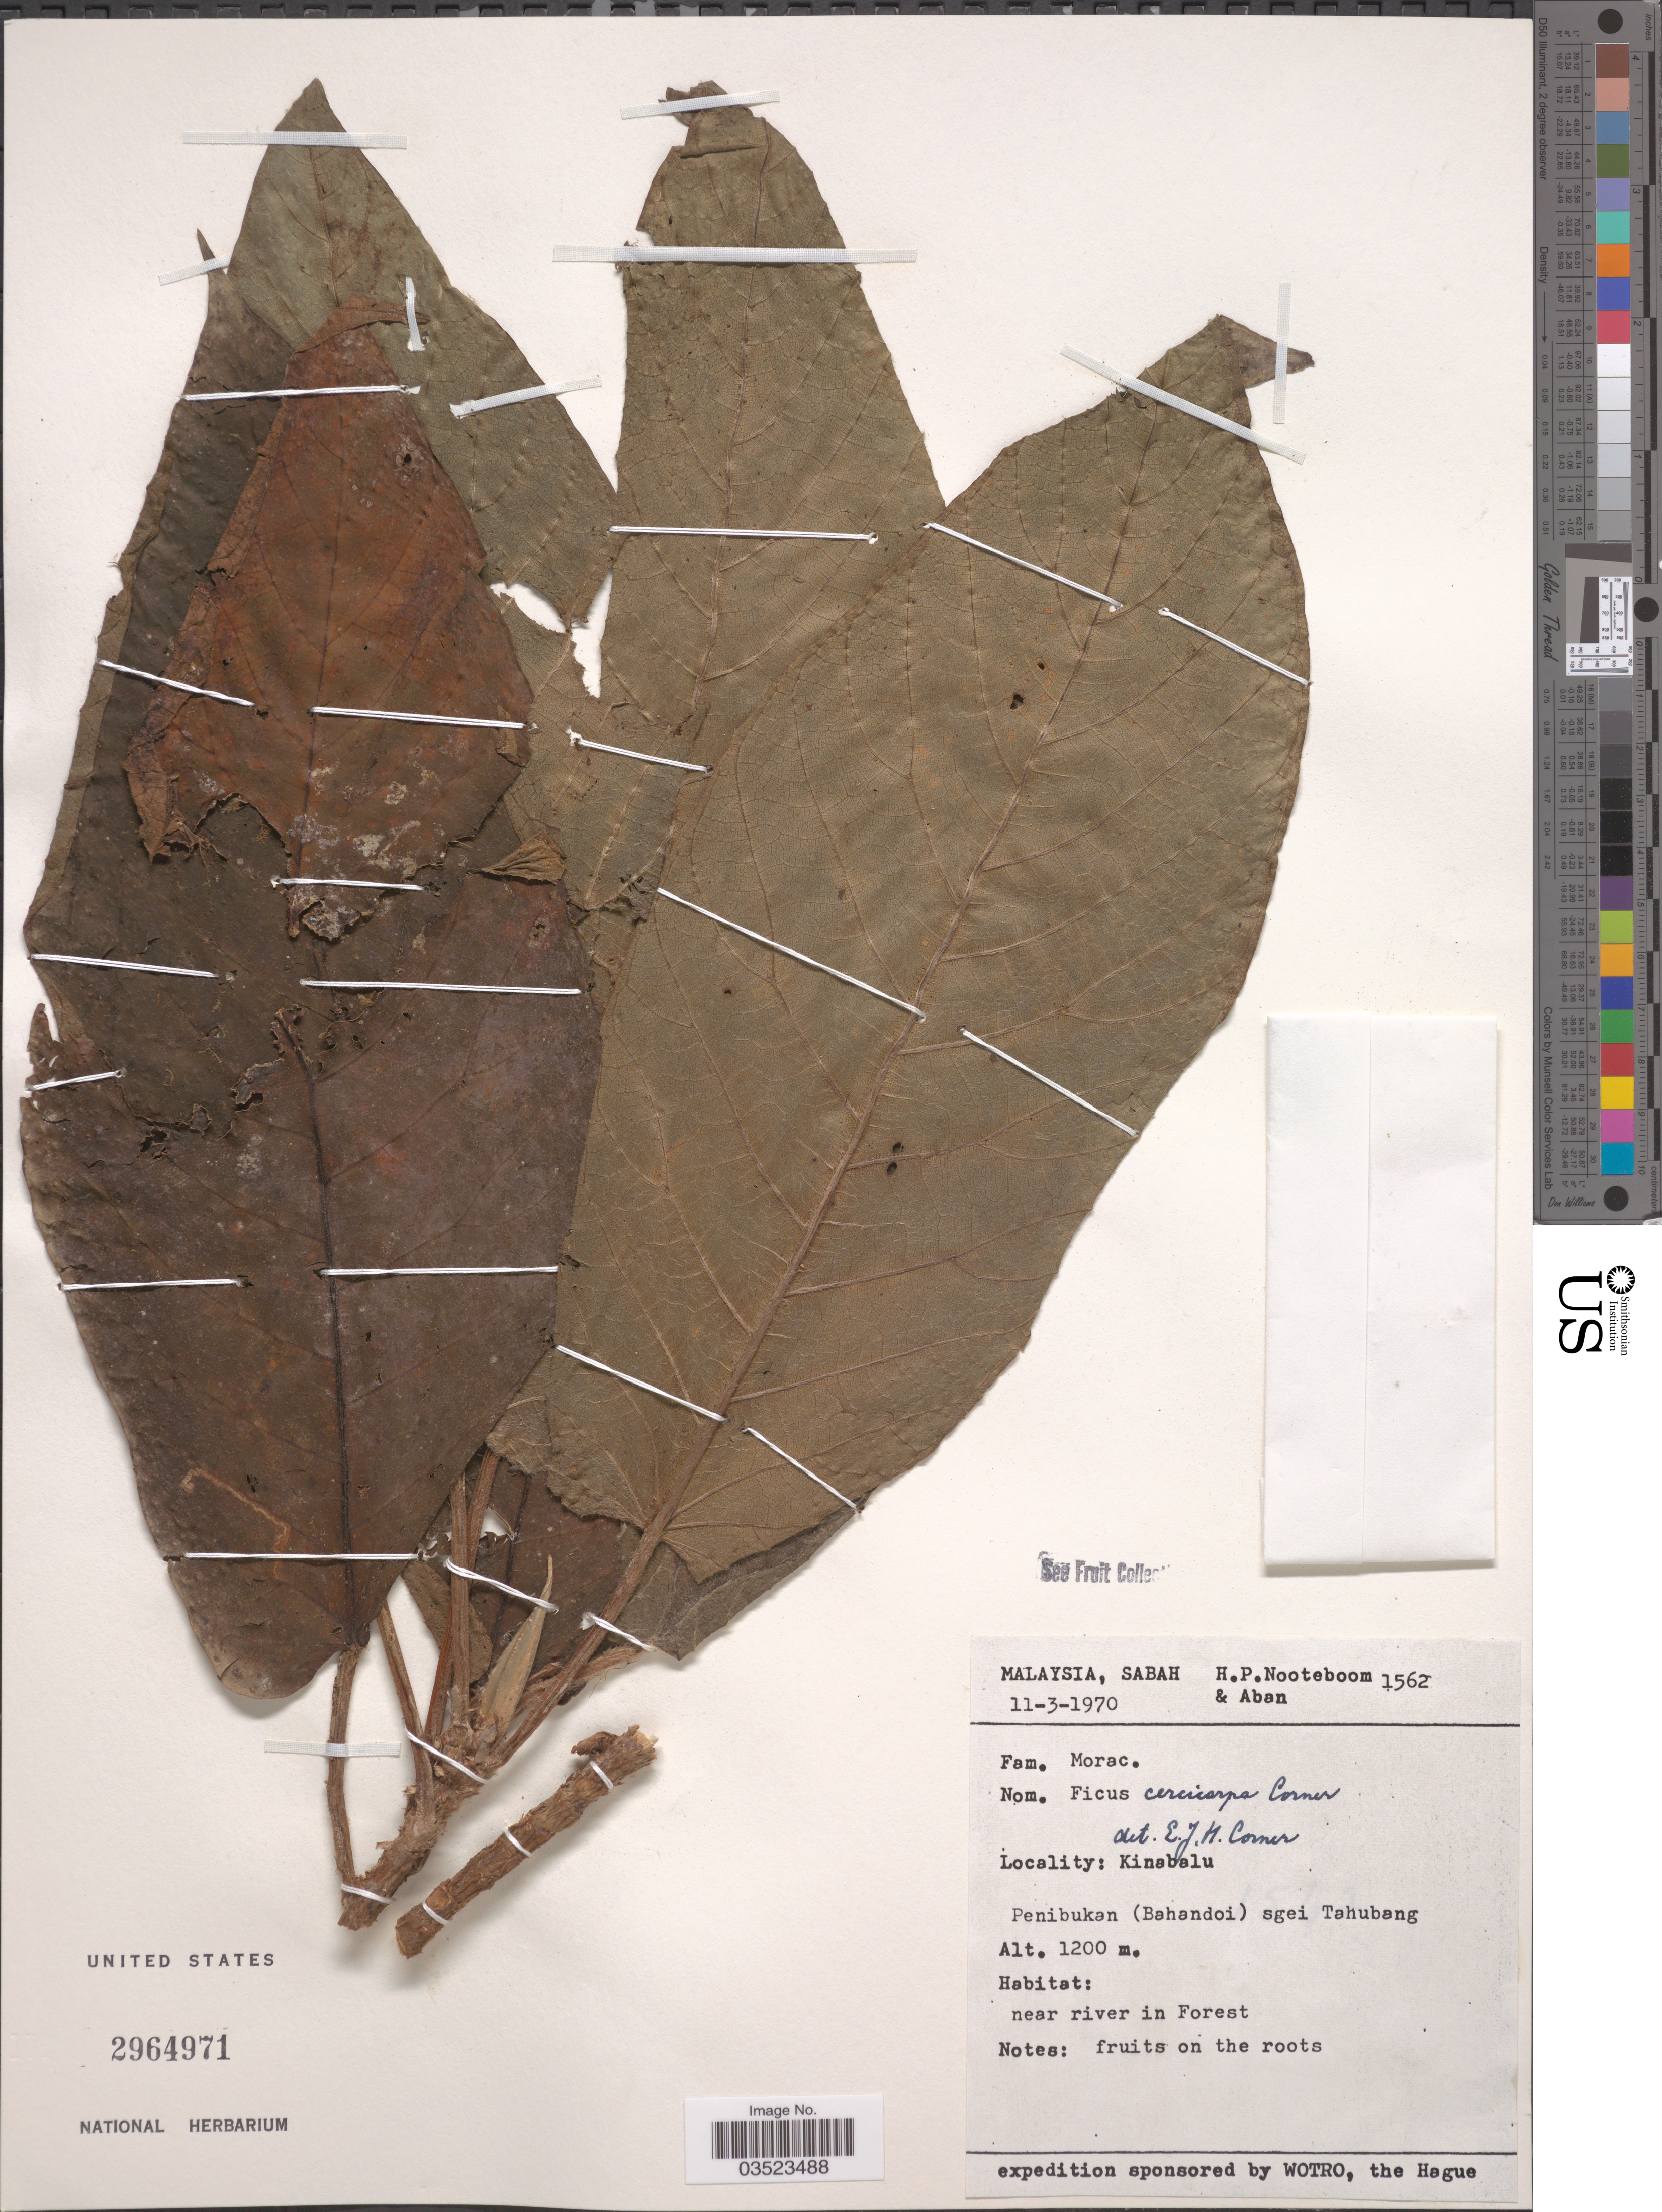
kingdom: Plantae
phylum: Tracheophyta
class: Magnoliopsida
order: Rosales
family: Moraceae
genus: Ficus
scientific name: Ficus cereicarpa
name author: Corner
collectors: H. P. Nooteboom & -- Aban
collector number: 1562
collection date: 1970-03-11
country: Malaysia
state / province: Sabah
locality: Kinabalu. Penibukan (Bahandoi) sgei Tahubang.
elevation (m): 1200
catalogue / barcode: US 2964971